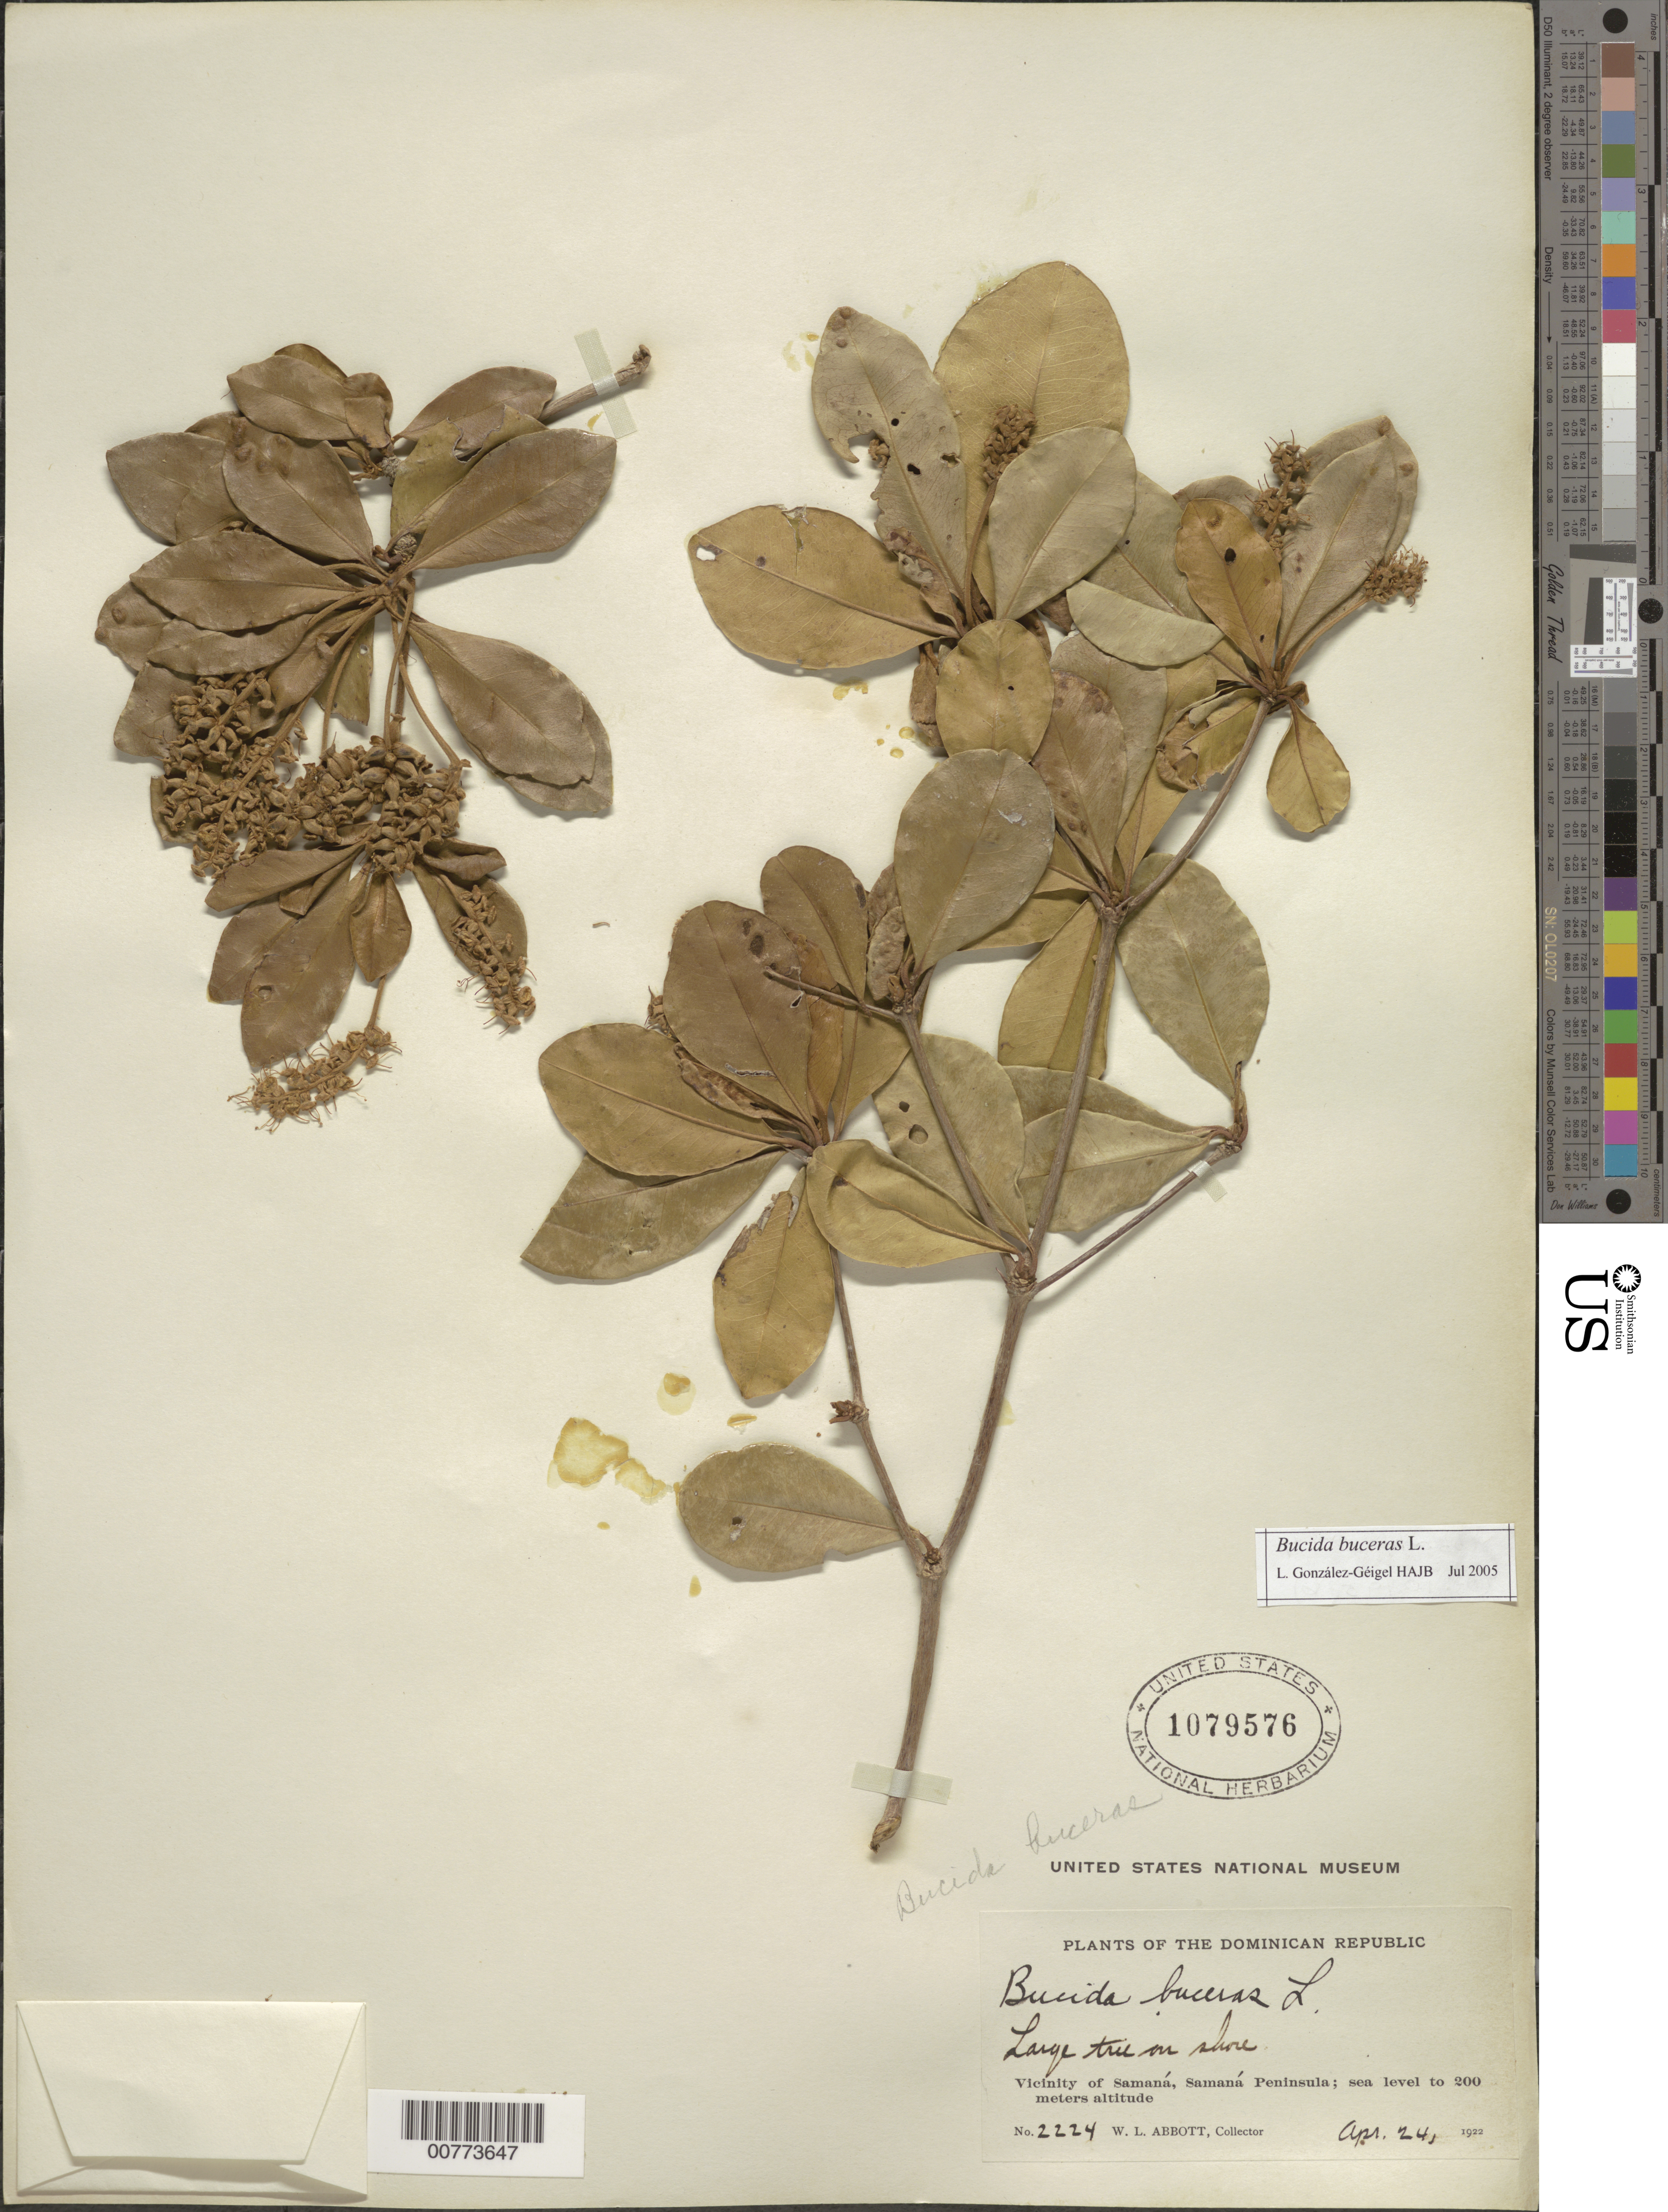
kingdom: Plantae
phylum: Tracheophyta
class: Magnoliopsida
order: Myrtales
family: Combretaceae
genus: Terminalia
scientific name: Terminalia buceras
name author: (L.) C. Wright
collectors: W. L. Abbott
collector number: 2224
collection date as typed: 24 Apr 1922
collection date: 1922-04-24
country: Dominican Republic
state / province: Samana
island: Hispaniola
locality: Samaná Peninsula, Vicinity of Samaná.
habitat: Shore.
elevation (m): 0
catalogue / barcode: US 1079576